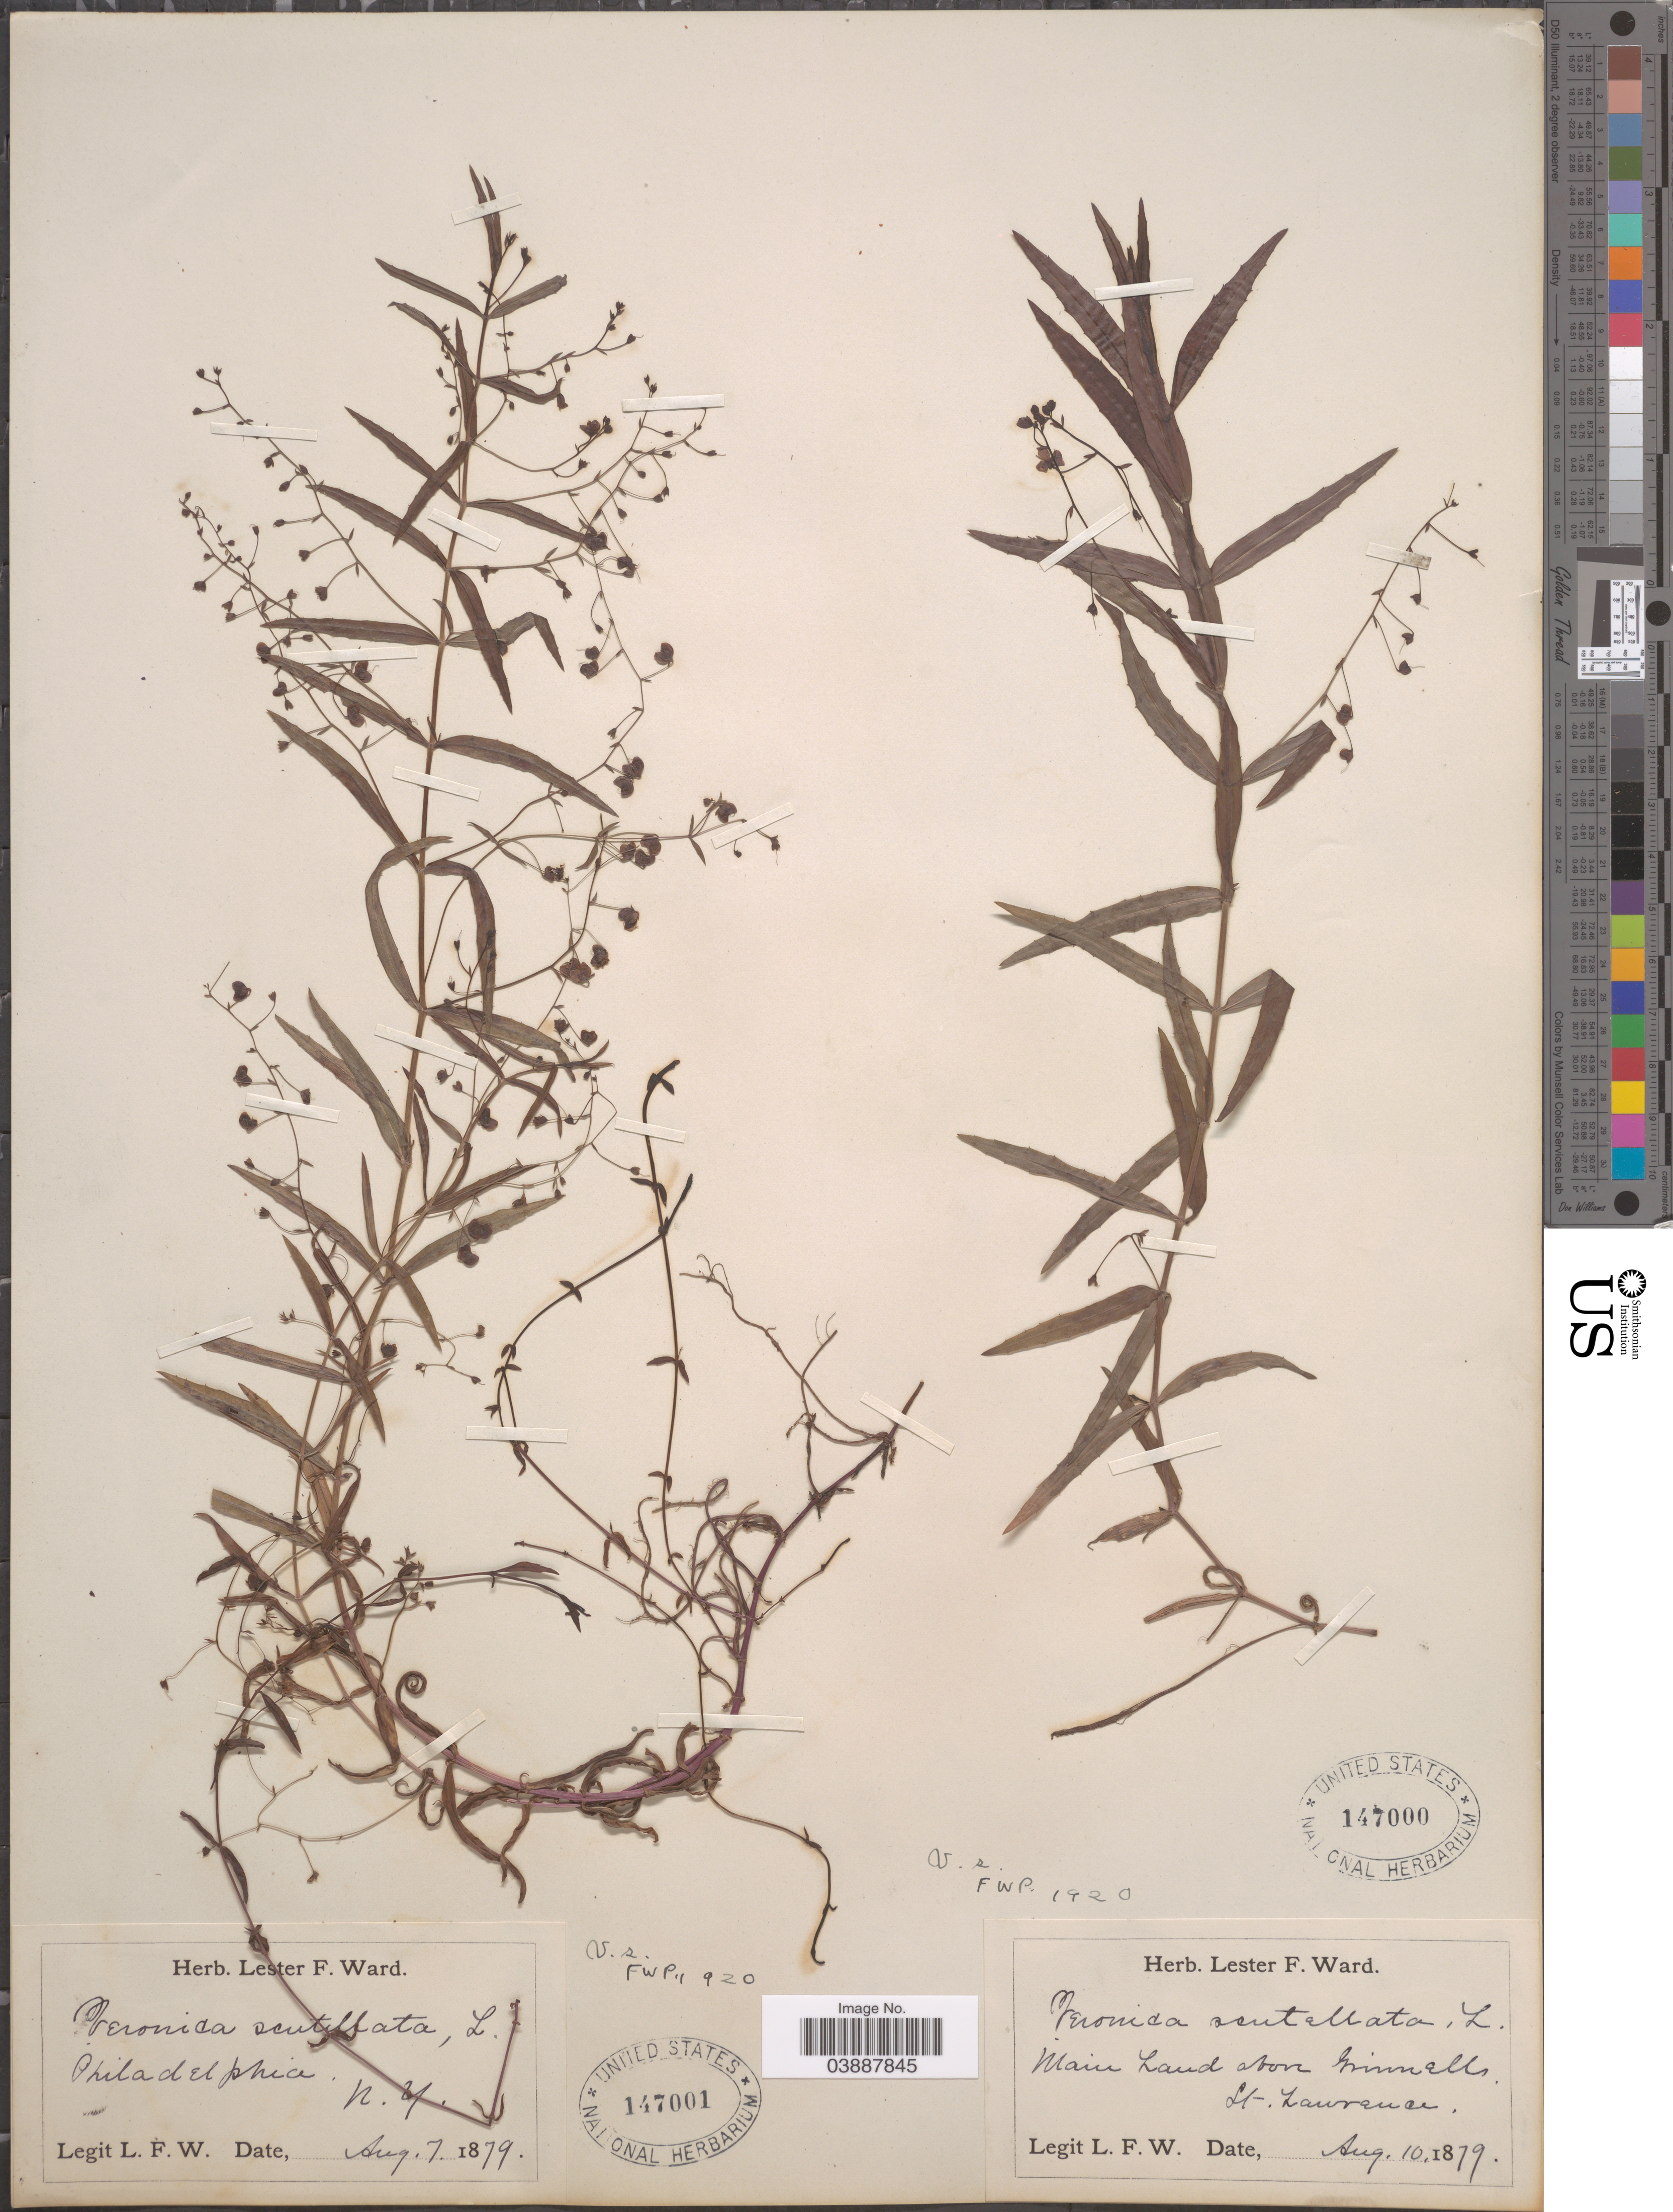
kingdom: Plantae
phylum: Tracheophyta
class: Magnoliopsida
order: Lamiales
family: Plantaginaceae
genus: Veronica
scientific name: Veronica scutellata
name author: L.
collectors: L. F. Ward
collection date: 1879-08-10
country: United States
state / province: New York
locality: Main Land above Grinnells. St. Lawrence.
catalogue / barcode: US 147000-2